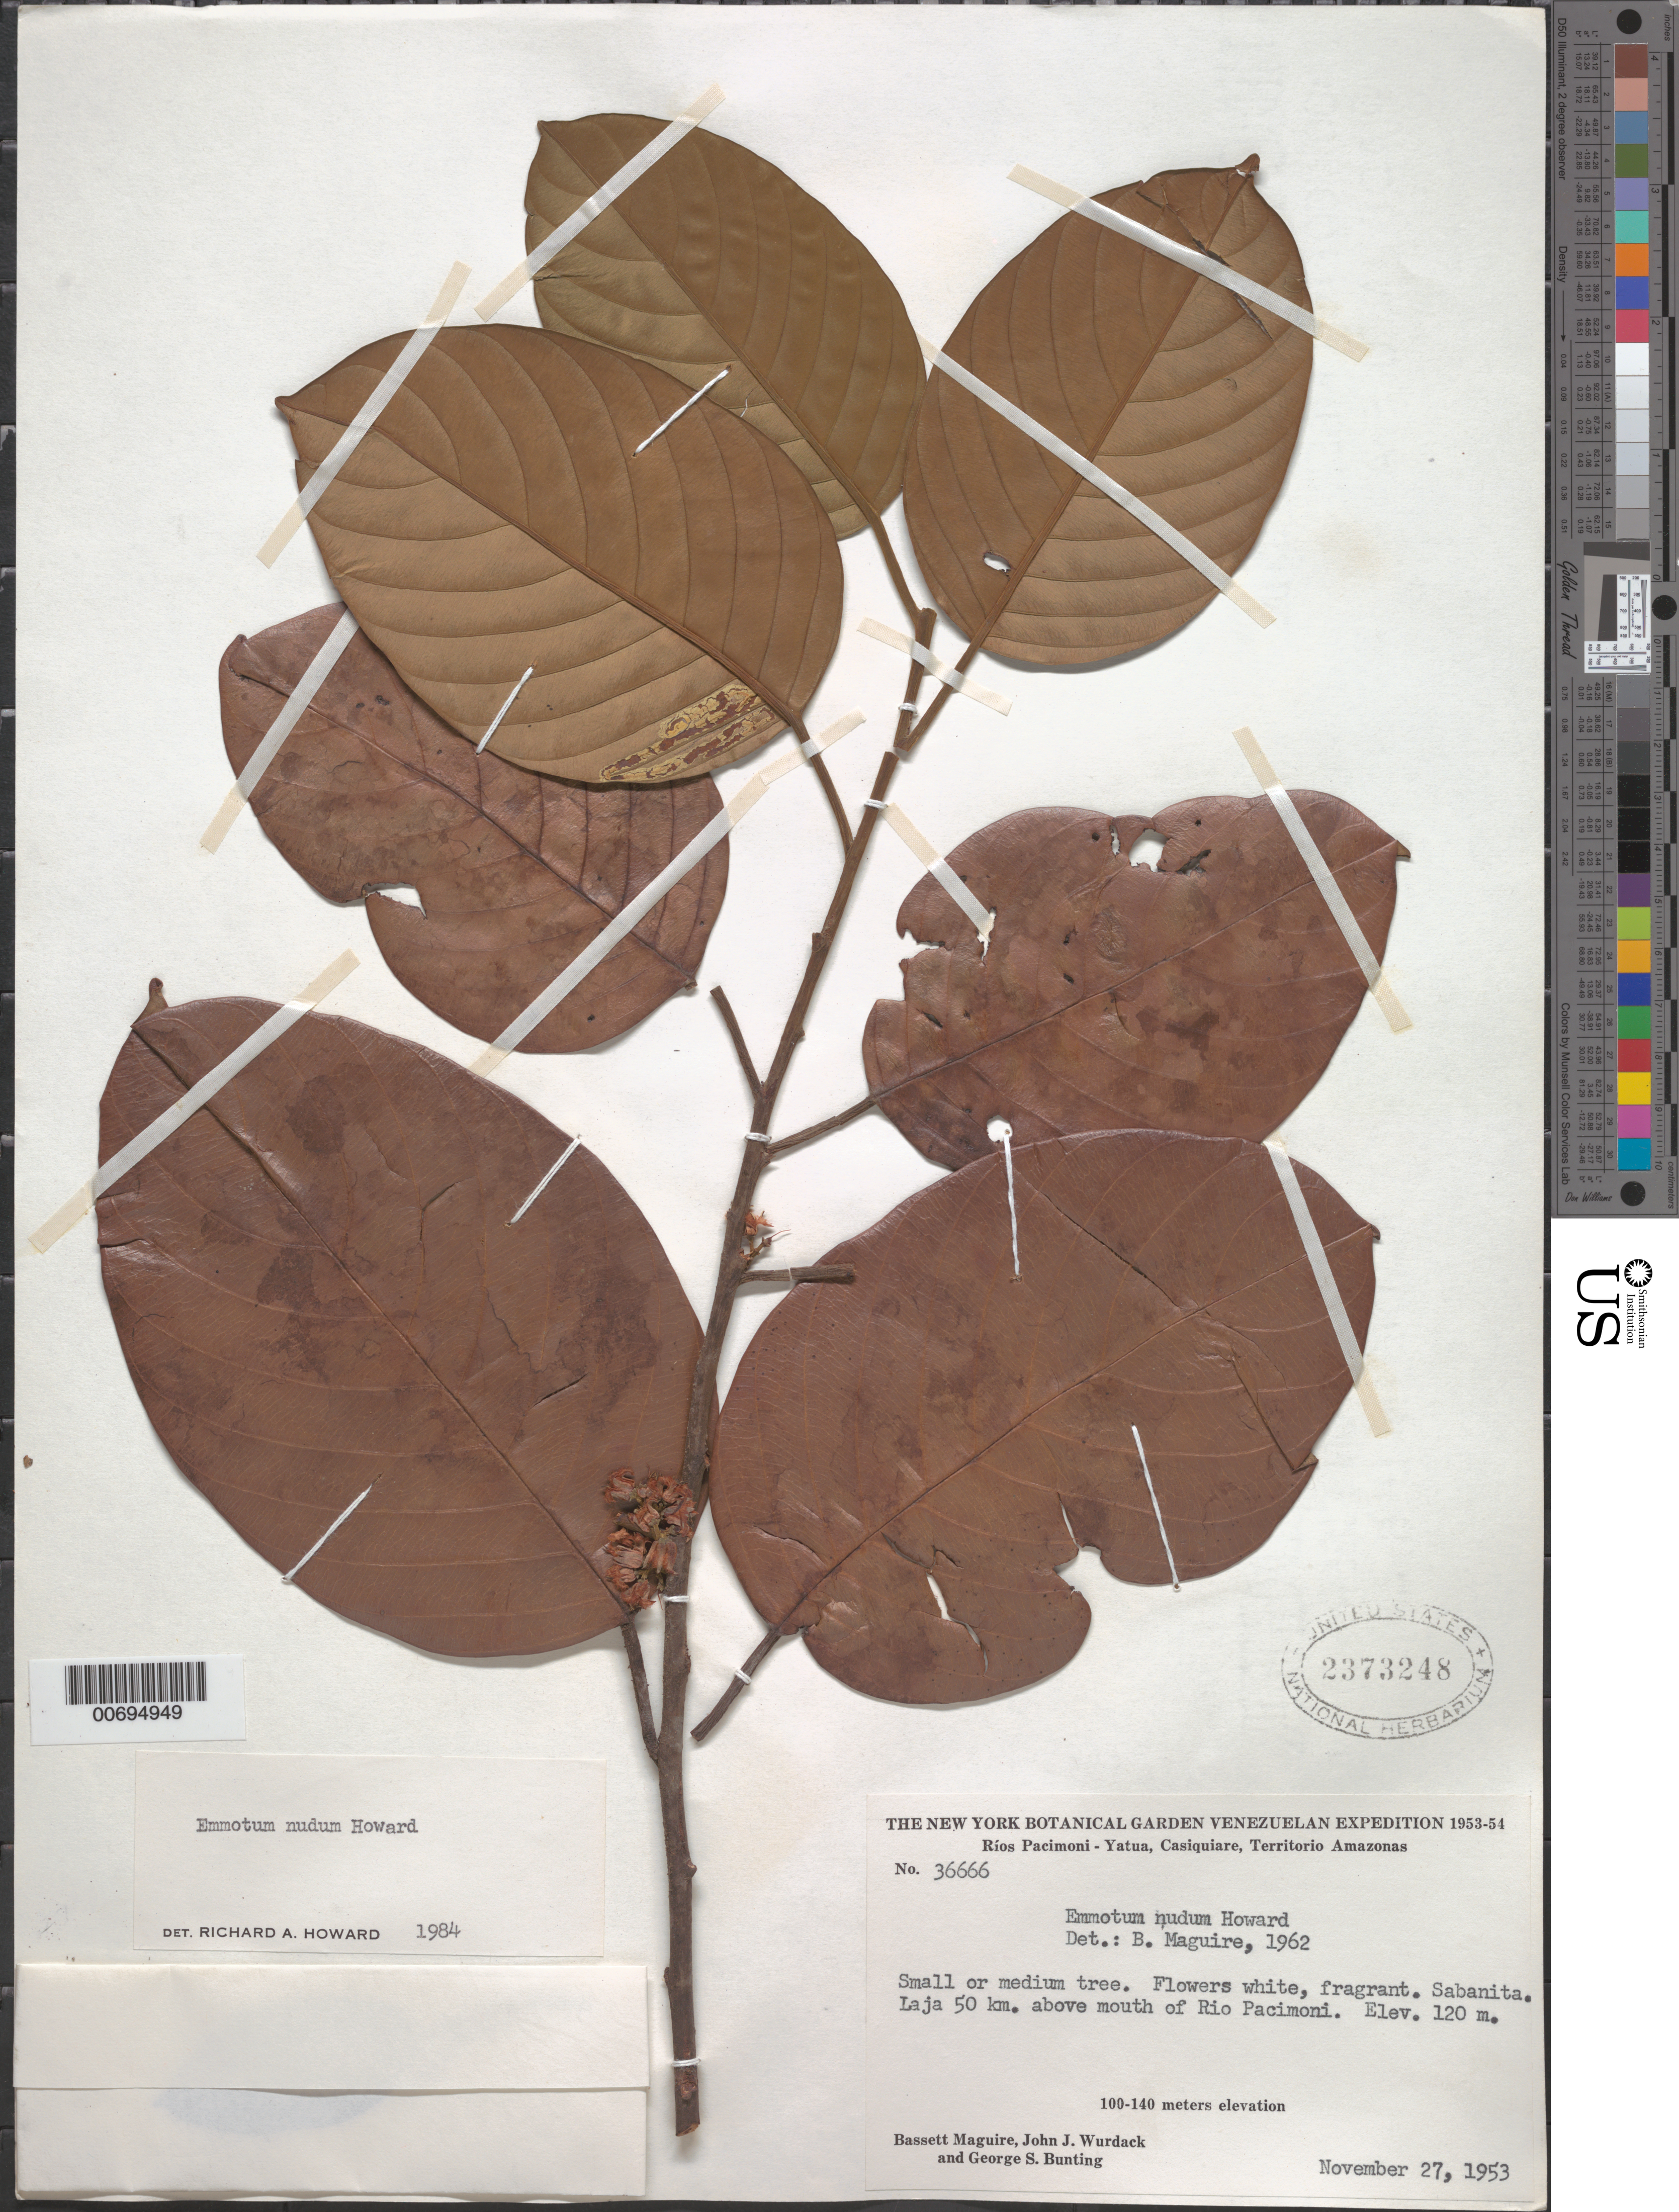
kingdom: Plantae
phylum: Tracheophyta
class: Magnoliopsida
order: Metteniusales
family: Metteniusaceae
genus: Emmotum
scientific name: Emmotum nudum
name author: R.A. Howard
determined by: Howard, R. A.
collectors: B. Maguire, J. J. Wurdack & G. S. Bunting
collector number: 36666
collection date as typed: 27-Nov-53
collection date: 1953-11-27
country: Venezuela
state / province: Amazonas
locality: Río Pacimoni, 50 km above mouth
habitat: Sabanita, laja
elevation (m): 120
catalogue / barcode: US 2373248